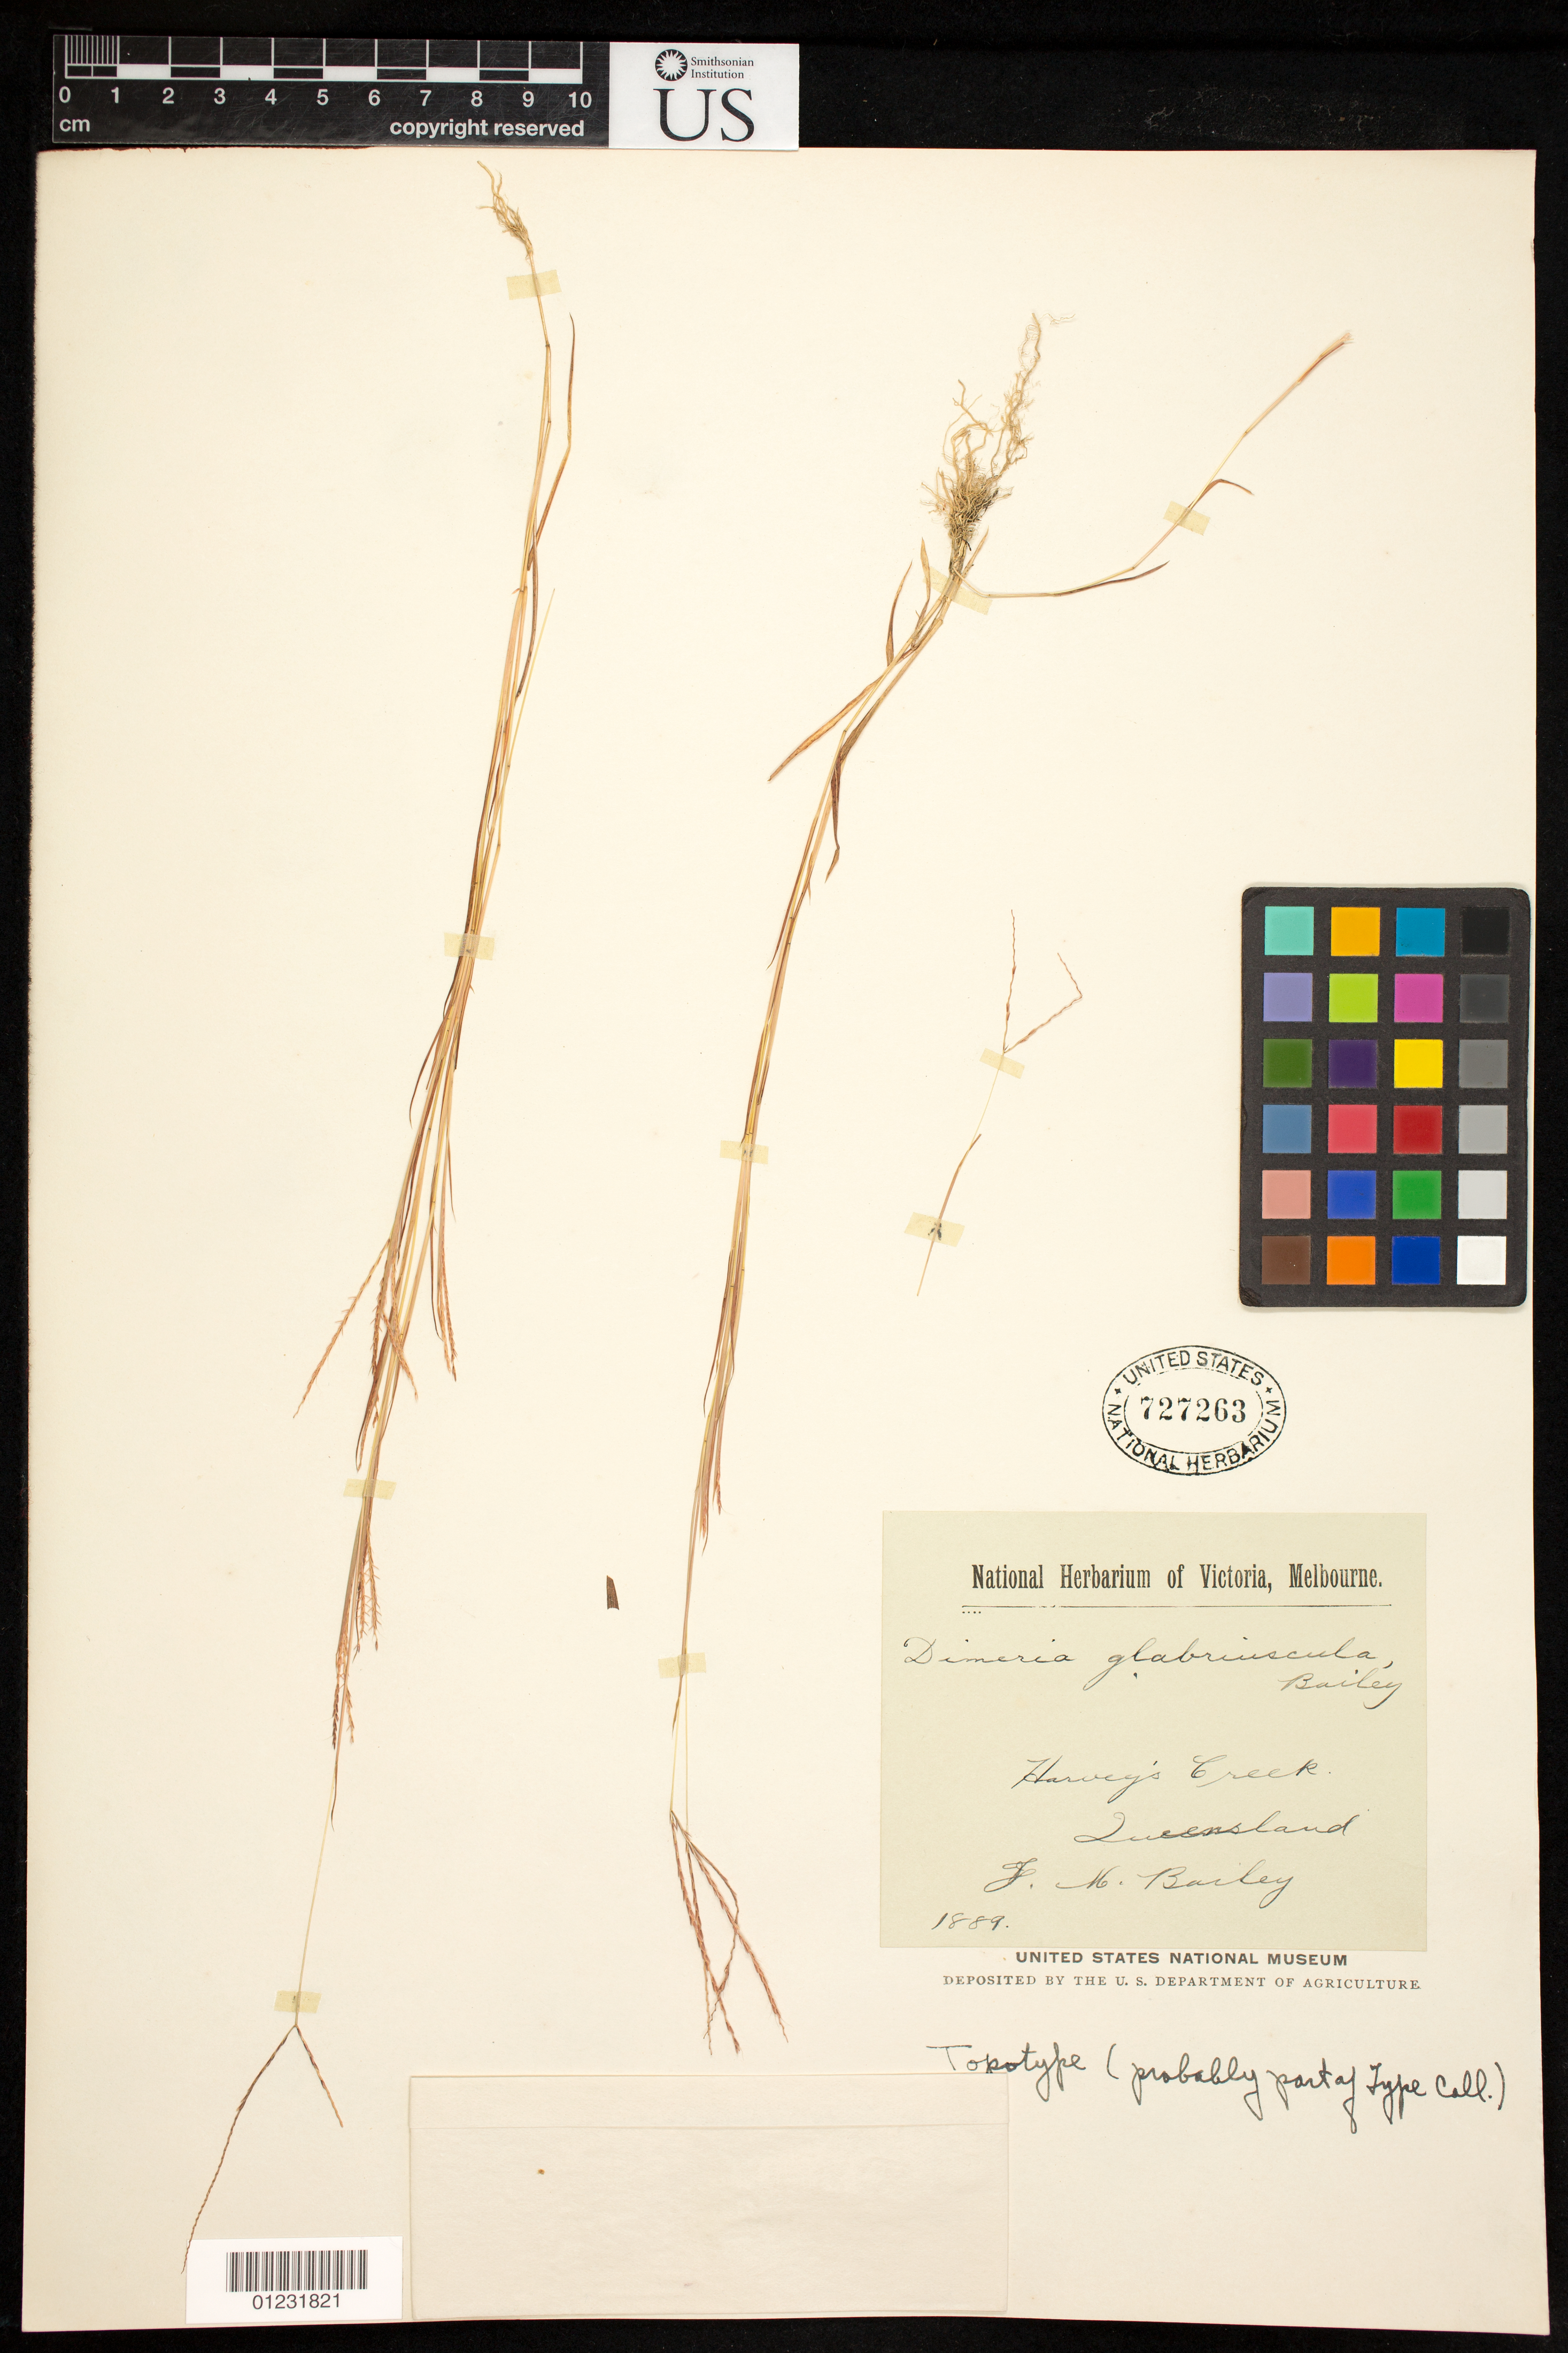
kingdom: Plantae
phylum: Tracheophyta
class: Liliopsida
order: Poales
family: Poaceae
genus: Dimeria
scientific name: Dimeria glabriuscula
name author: F.M. Bailey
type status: Possible Type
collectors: F. M. Bailey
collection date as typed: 1889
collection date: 1889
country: Australia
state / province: Queensland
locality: Harvey's Creek.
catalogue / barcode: US 727263